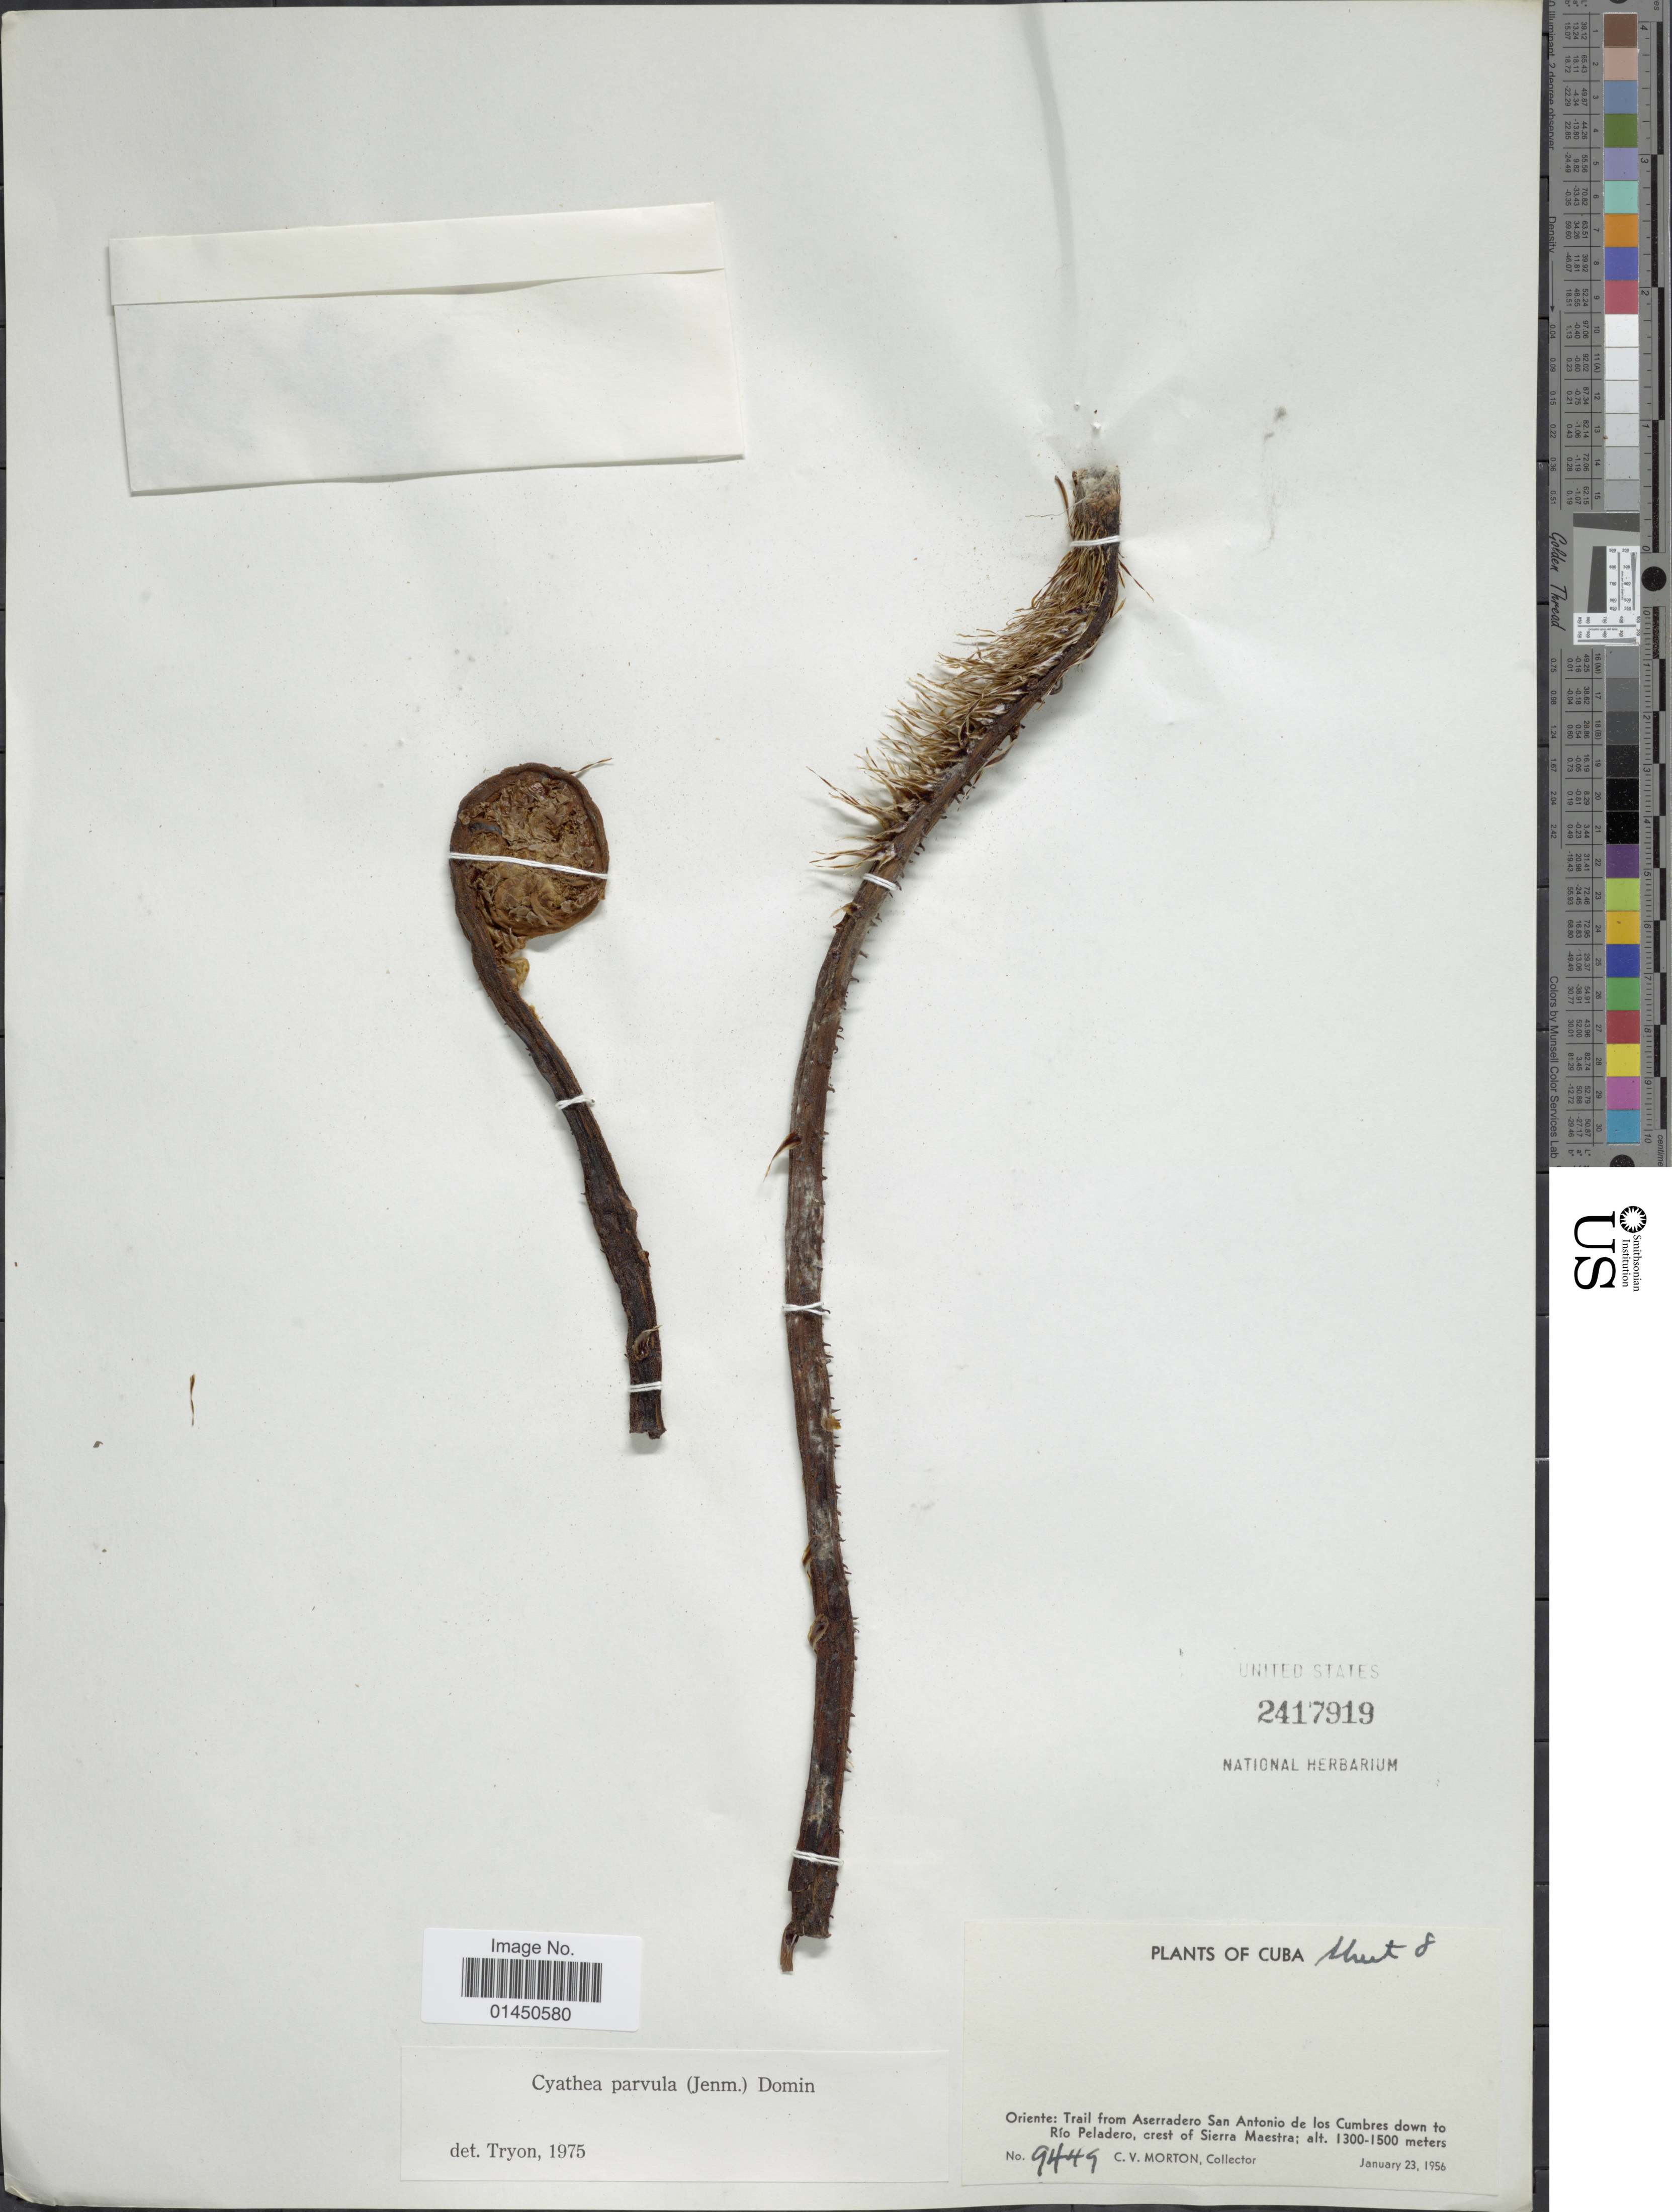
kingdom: Plantae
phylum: Tracheophyta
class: Polypodiopsida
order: Cyatheales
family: Cyatheaceae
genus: Cyathea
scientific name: Cyathea parvula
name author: (Jenman) Domin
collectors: C. V. Morton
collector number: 9449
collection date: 1956-01-23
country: Cuba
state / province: Oriente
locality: Trail from Aserradero San Antonio de los Cumbres down to Rio Peladero, crest of Sierra Maestra.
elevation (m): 1300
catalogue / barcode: US 2417919